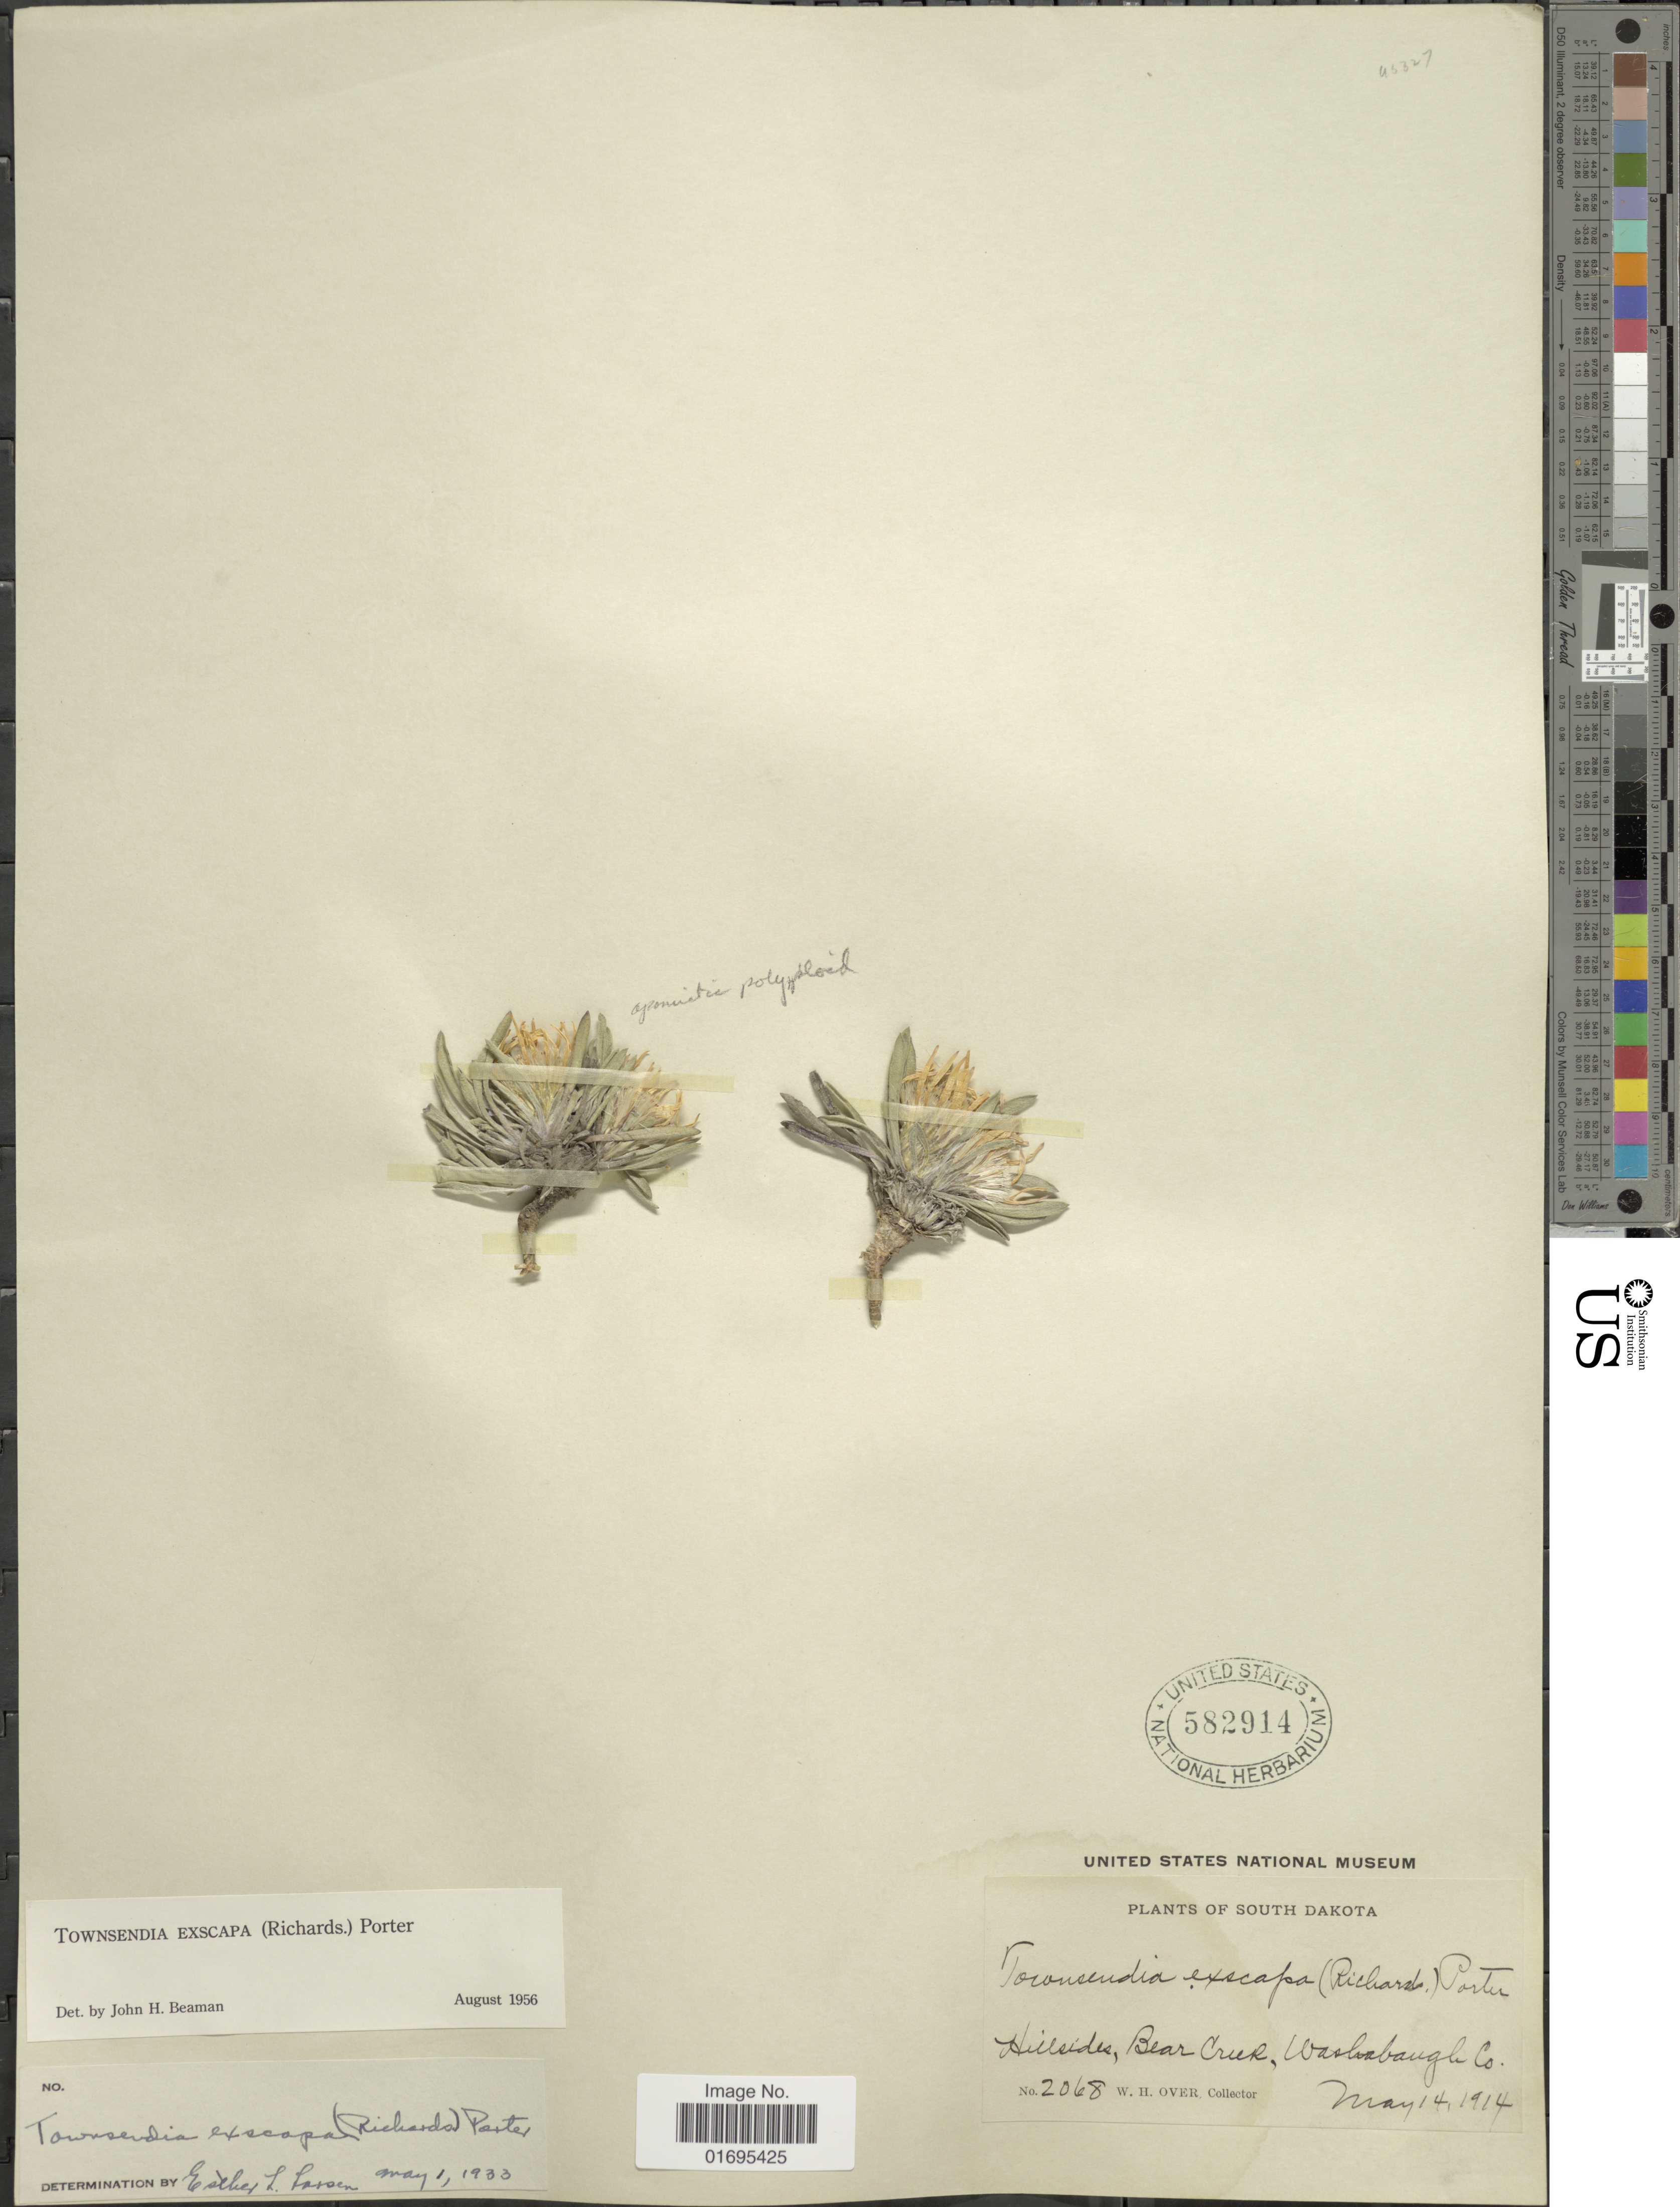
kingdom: Plantae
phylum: Tracheophyta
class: Magnoliopsida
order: Asterales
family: Asteraceae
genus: Townsendia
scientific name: Townsendia exscapa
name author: (Richardson) Porter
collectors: W. Over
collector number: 2068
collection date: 1914-05-14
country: United States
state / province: South Dakota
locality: Hillsides, Bear Creek, Washarbaugh Co.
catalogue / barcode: US 582914